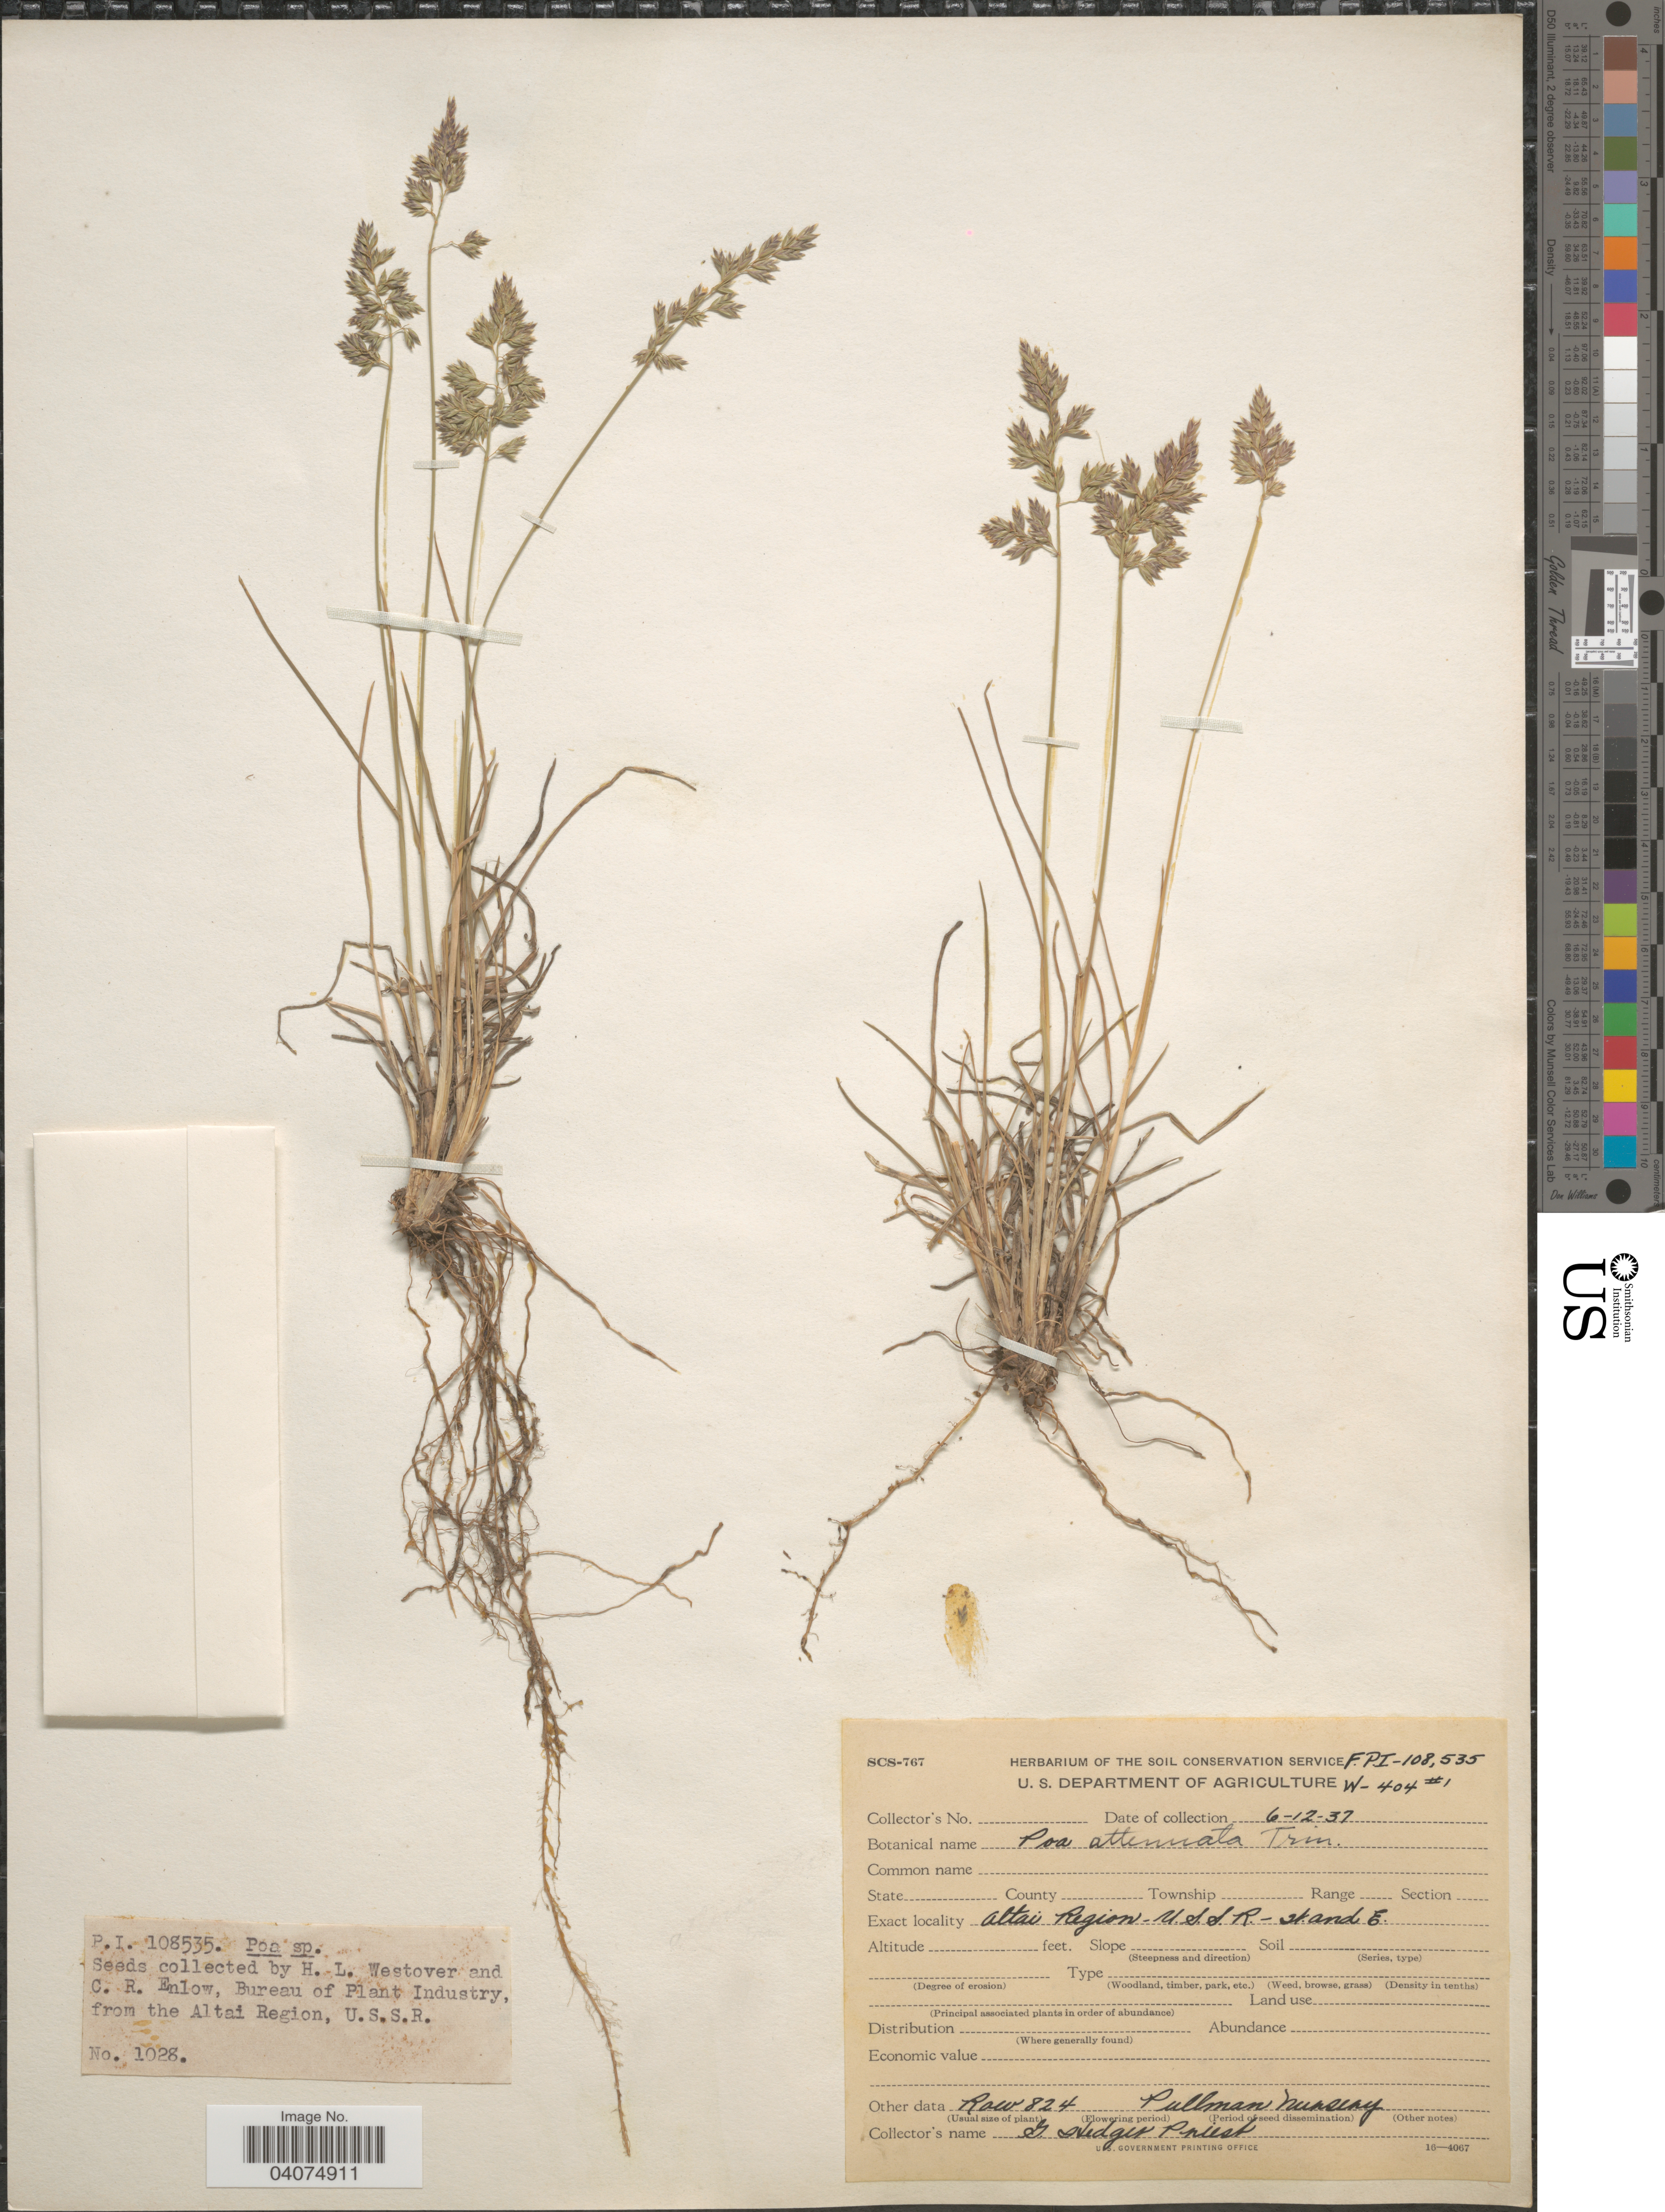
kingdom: Plantae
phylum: Tracheophyta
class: Liliopsida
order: Poales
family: Poaceae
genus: Poa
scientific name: Poa attenuata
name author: Trin.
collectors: G. Priest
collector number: FPI108535?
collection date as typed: Transcribed d/m/y: 12/6/37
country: United States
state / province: Washington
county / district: Whitman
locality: Row 824 Pullman Nursery.